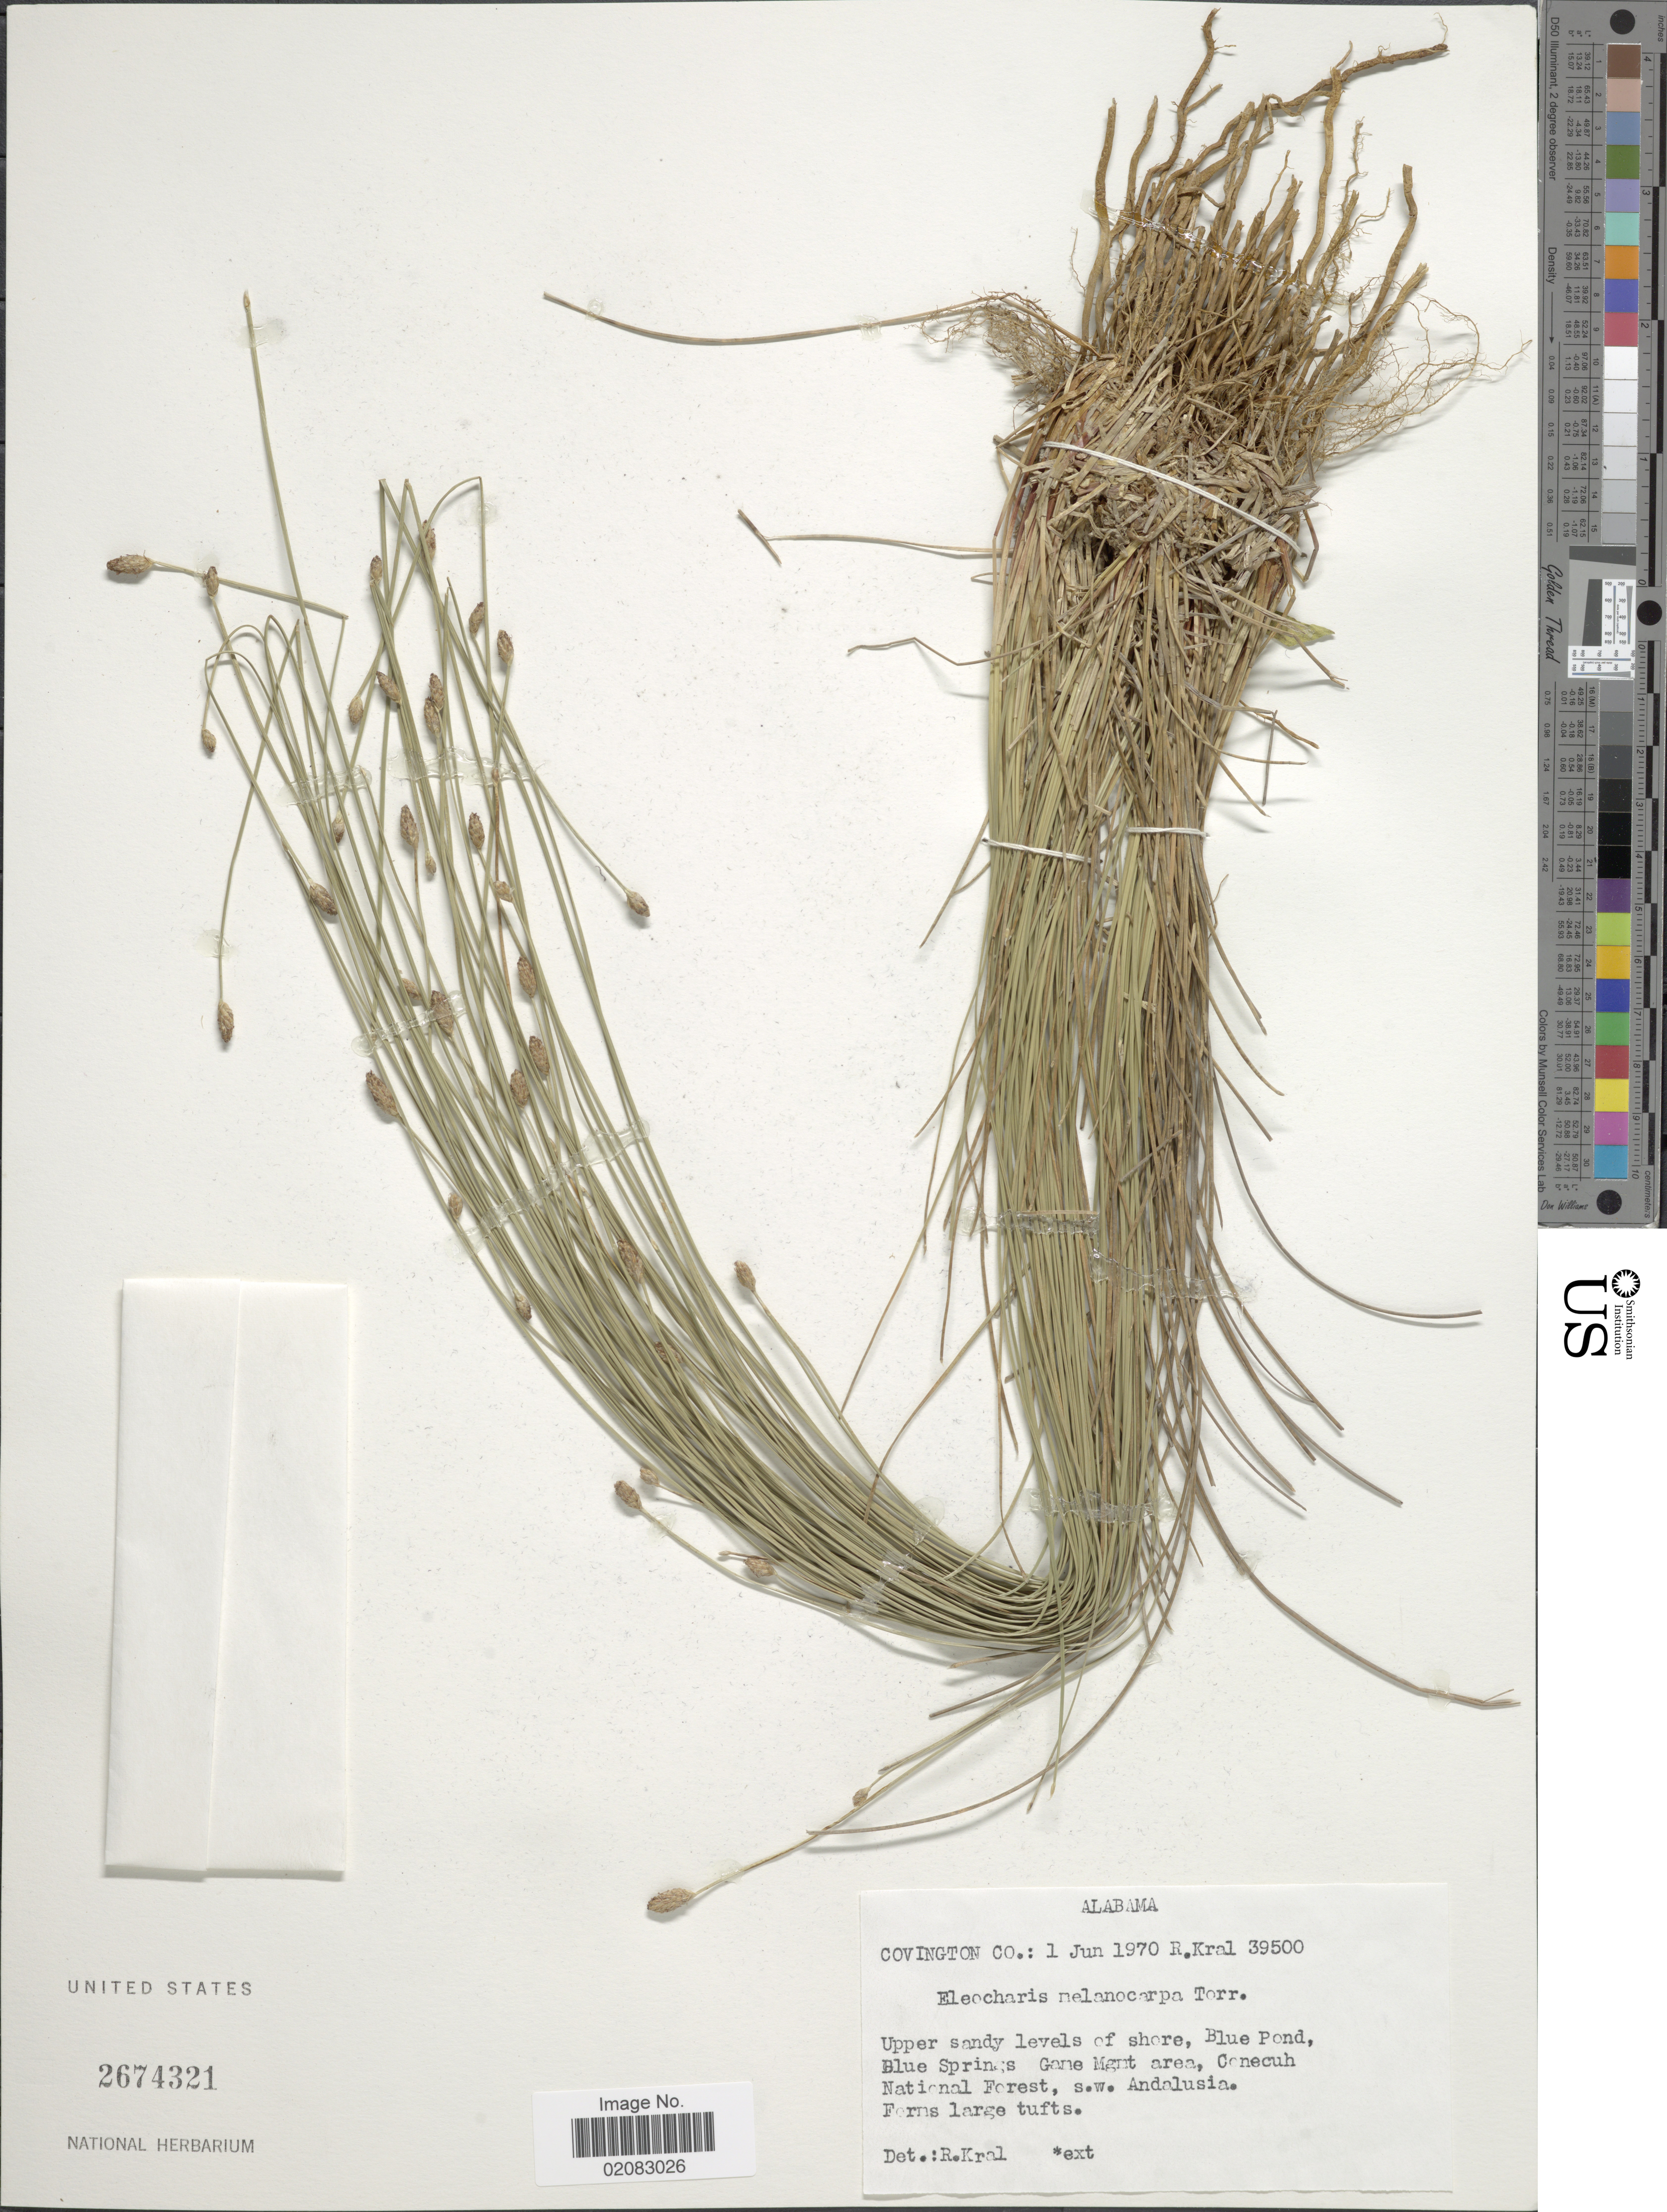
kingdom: Plantae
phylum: Tracheophyta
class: Liliopsida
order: Poales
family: Cyperaceae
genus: Eleocharis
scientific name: Eleocharis melanocarpa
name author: Torr.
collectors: R. Kral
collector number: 39500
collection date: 1970-06-01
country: United States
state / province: Alabama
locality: Covington Co, Upper sandy levels of shore, Blue Pond, Blue Springs Gane Mgmt area, Conecuh National Forest, s.w Andalusia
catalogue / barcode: US 2674321